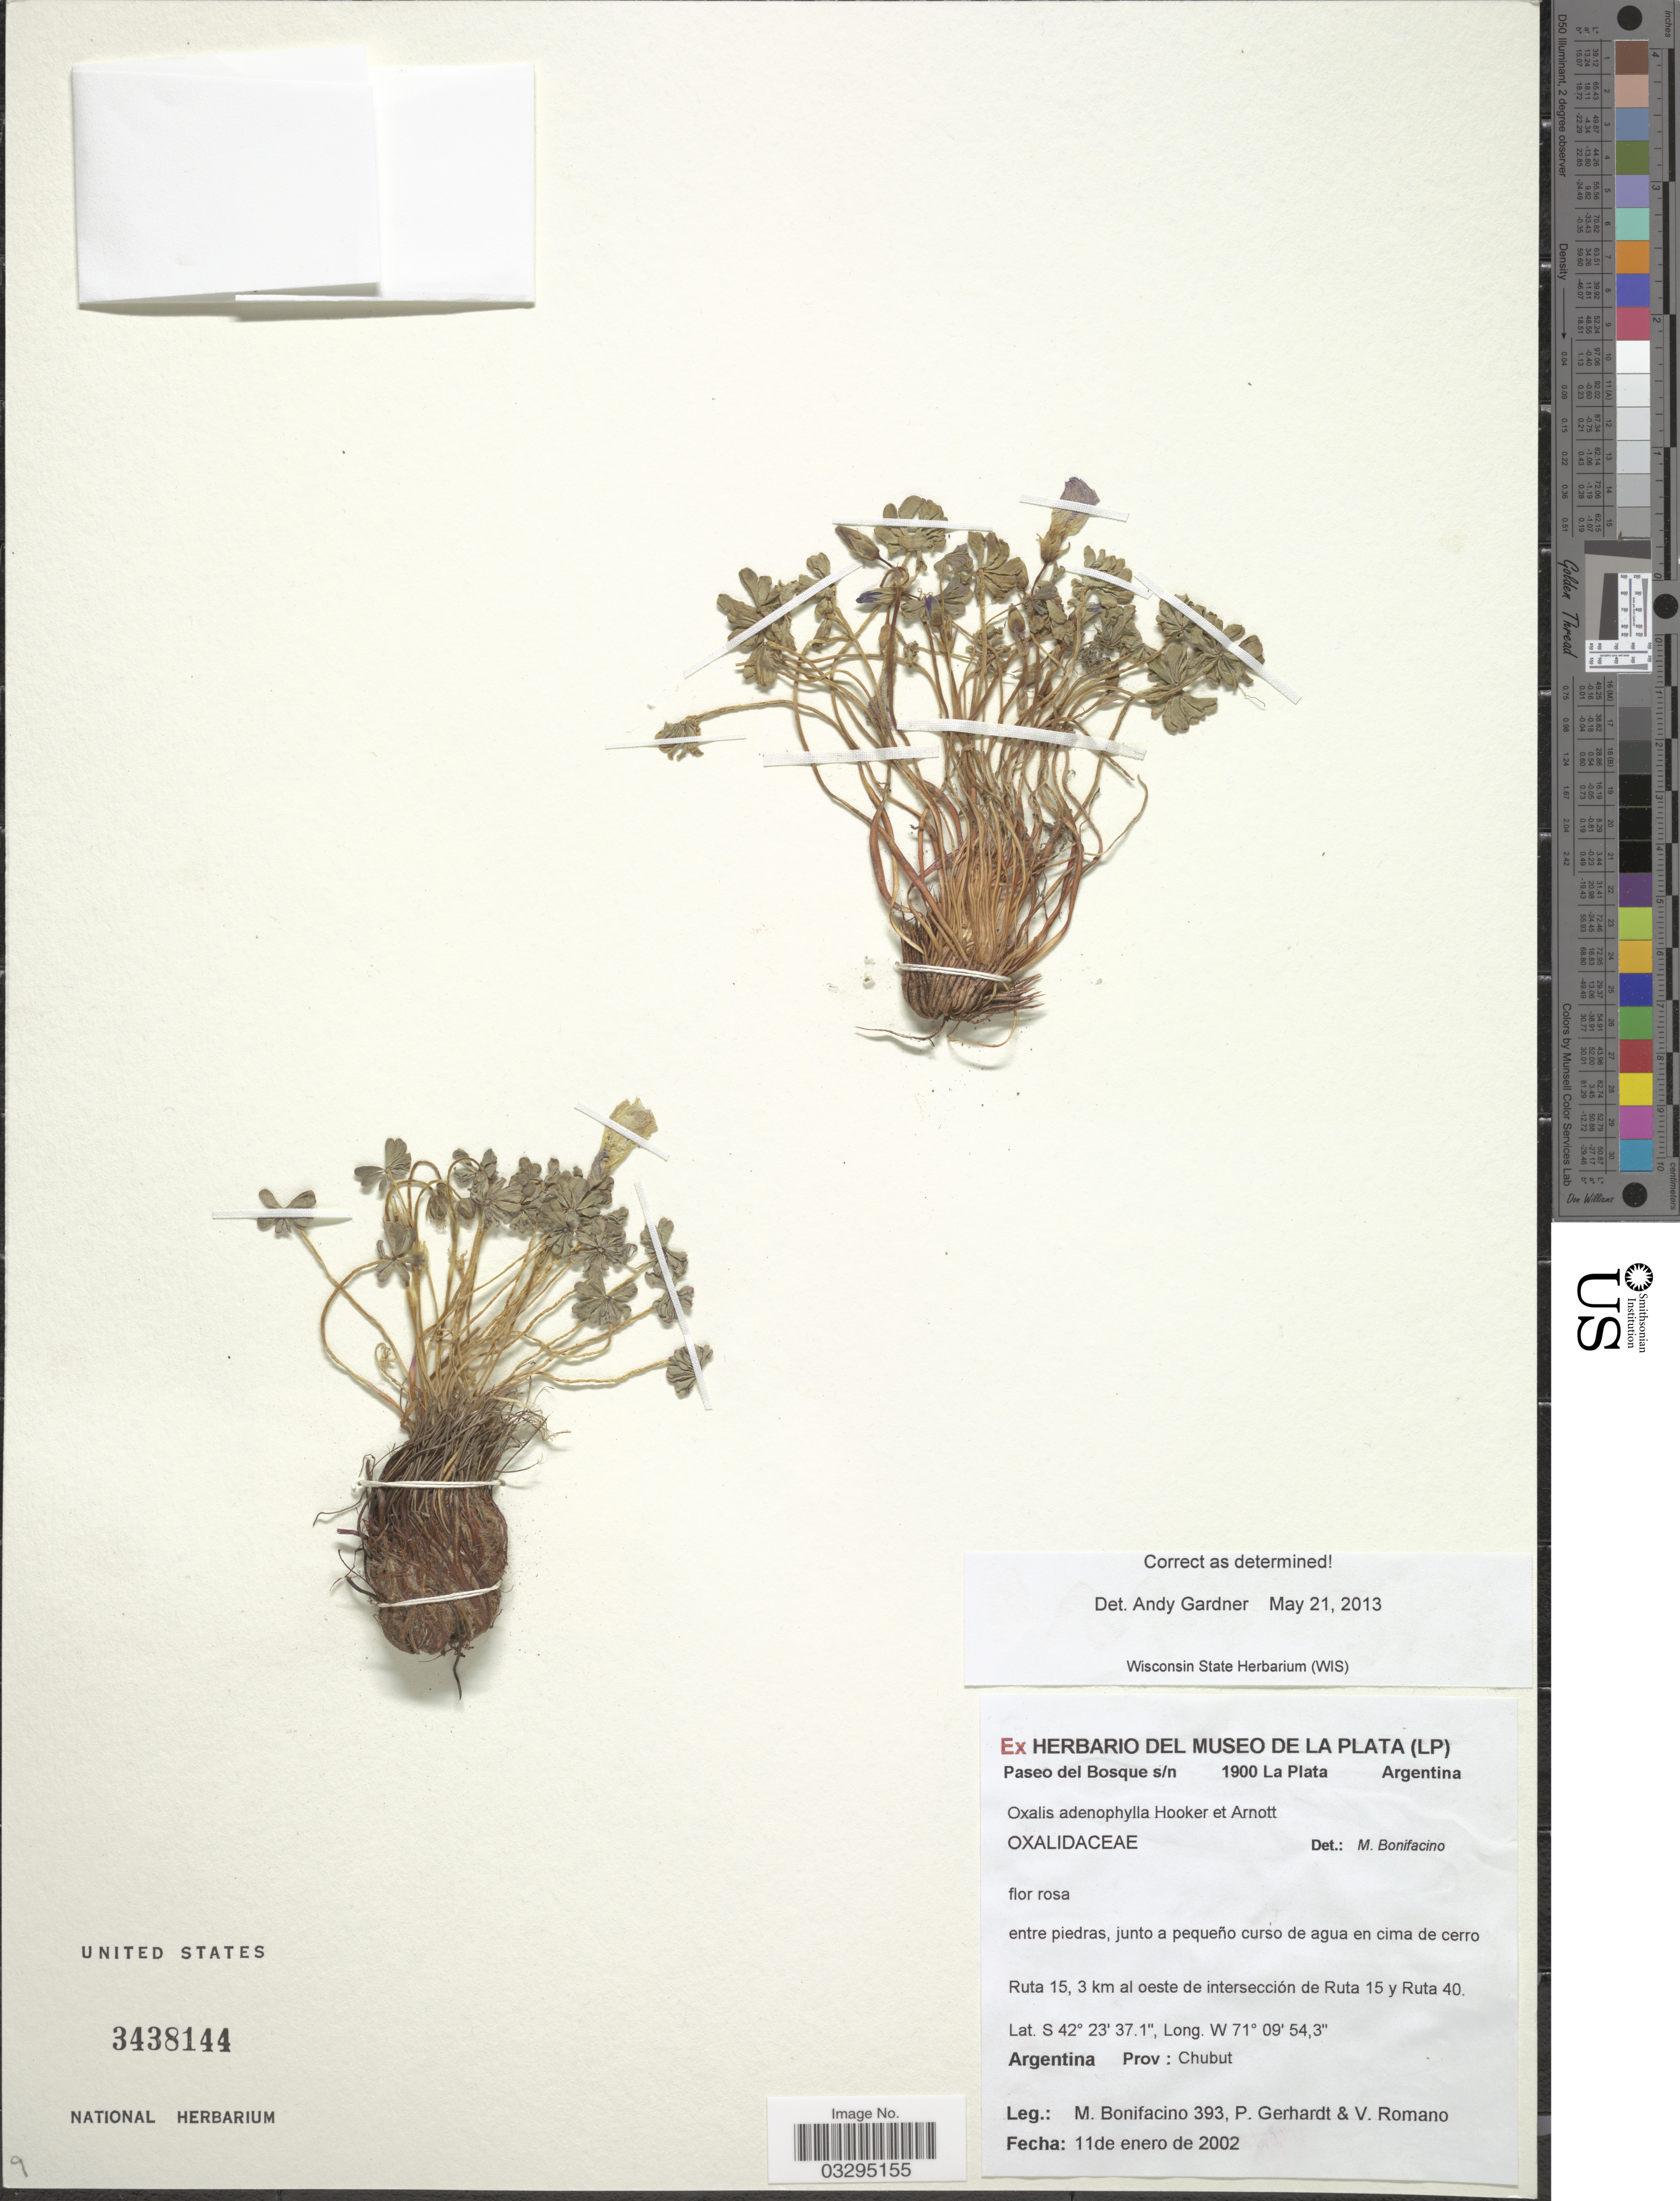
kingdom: Plantae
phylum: Tracheophyta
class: Magnoliopsida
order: Oxalidales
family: Oxalidaceae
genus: Oxalis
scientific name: Oxalis adenophylla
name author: Gillies ex Hook. & Arn.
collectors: M. Bonifacino, P. Gerhardt & V. Romano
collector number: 0393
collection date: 2002-01-11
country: Argentina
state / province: Chubut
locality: Ruta 15, 3 km al oeste de intersecci‰n de Ruta 15 y Ruta 40. Prov: Chubut.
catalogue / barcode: US 3438144